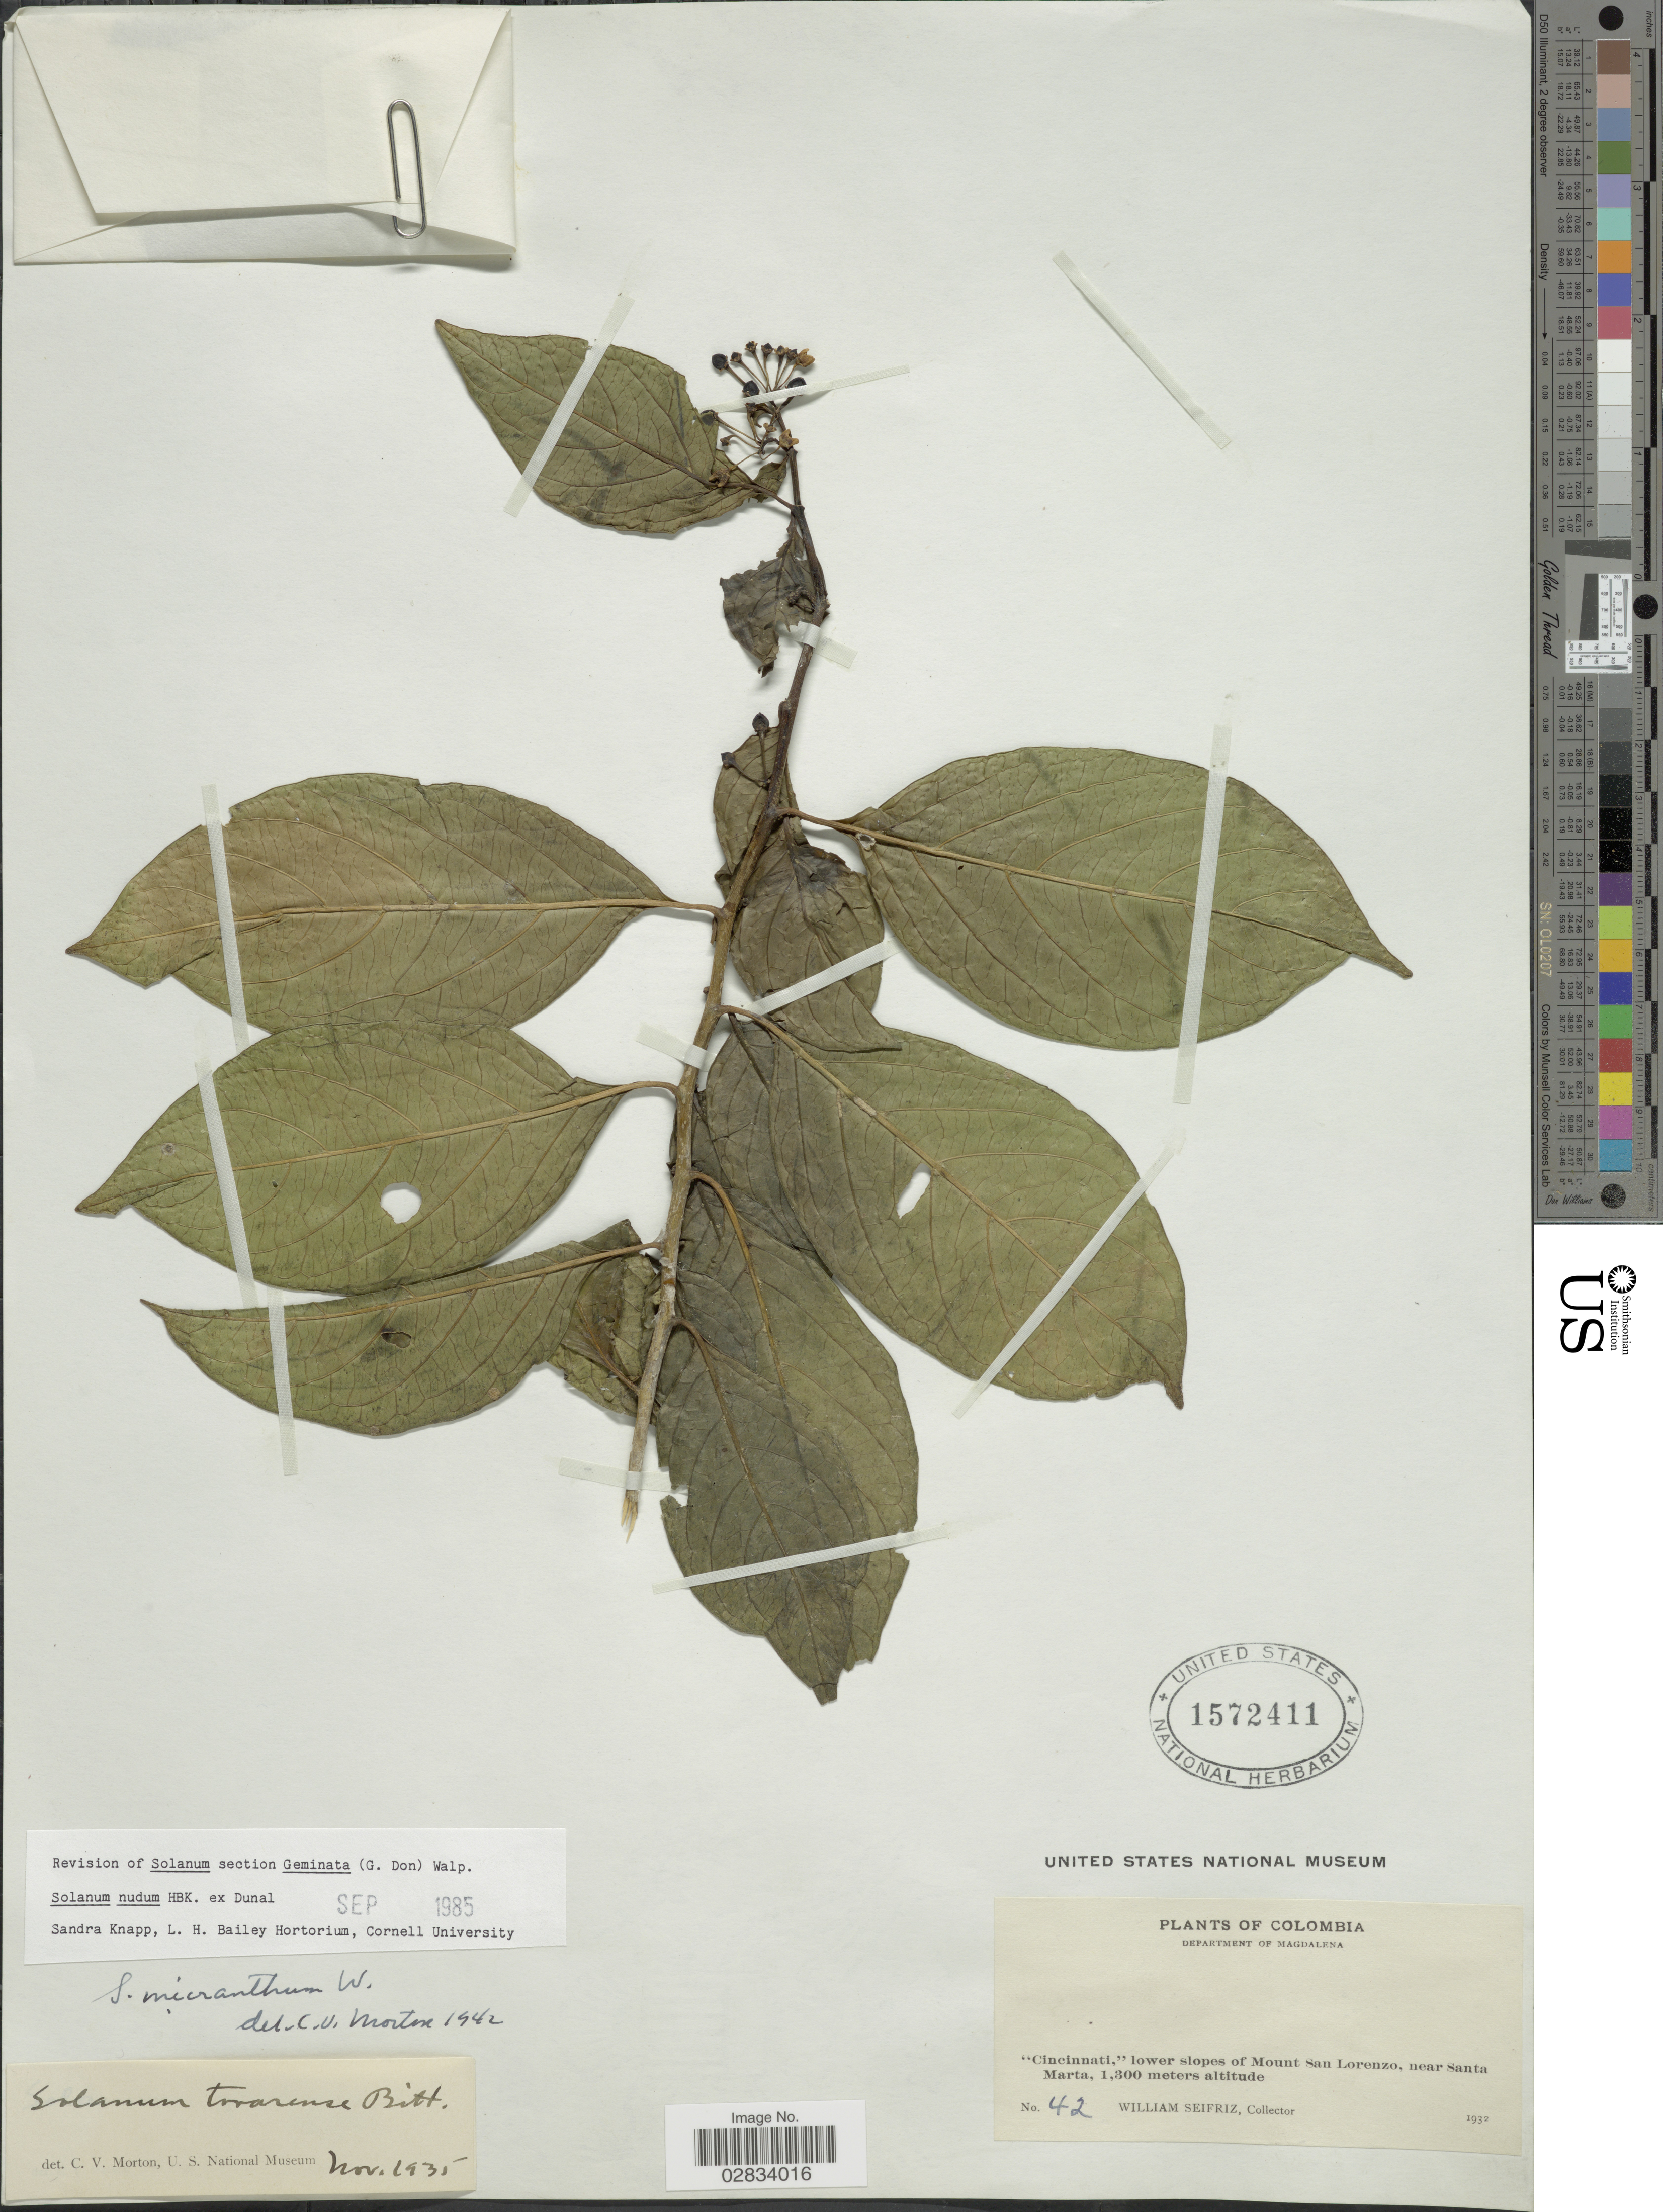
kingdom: Plantae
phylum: Tracheophyta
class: Magnoliopsida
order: Solanales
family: Solanaceae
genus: Solanum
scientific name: Solanum nudum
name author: Dunal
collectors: W. Seifriz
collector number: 42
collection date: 1932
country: Colombia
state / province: Magdalena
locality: Department of Magdalena, "Cincinnati", lower slopes of Mount San Lorenzo, near Santa Marta.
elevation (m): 1300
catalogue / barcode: US 1572411